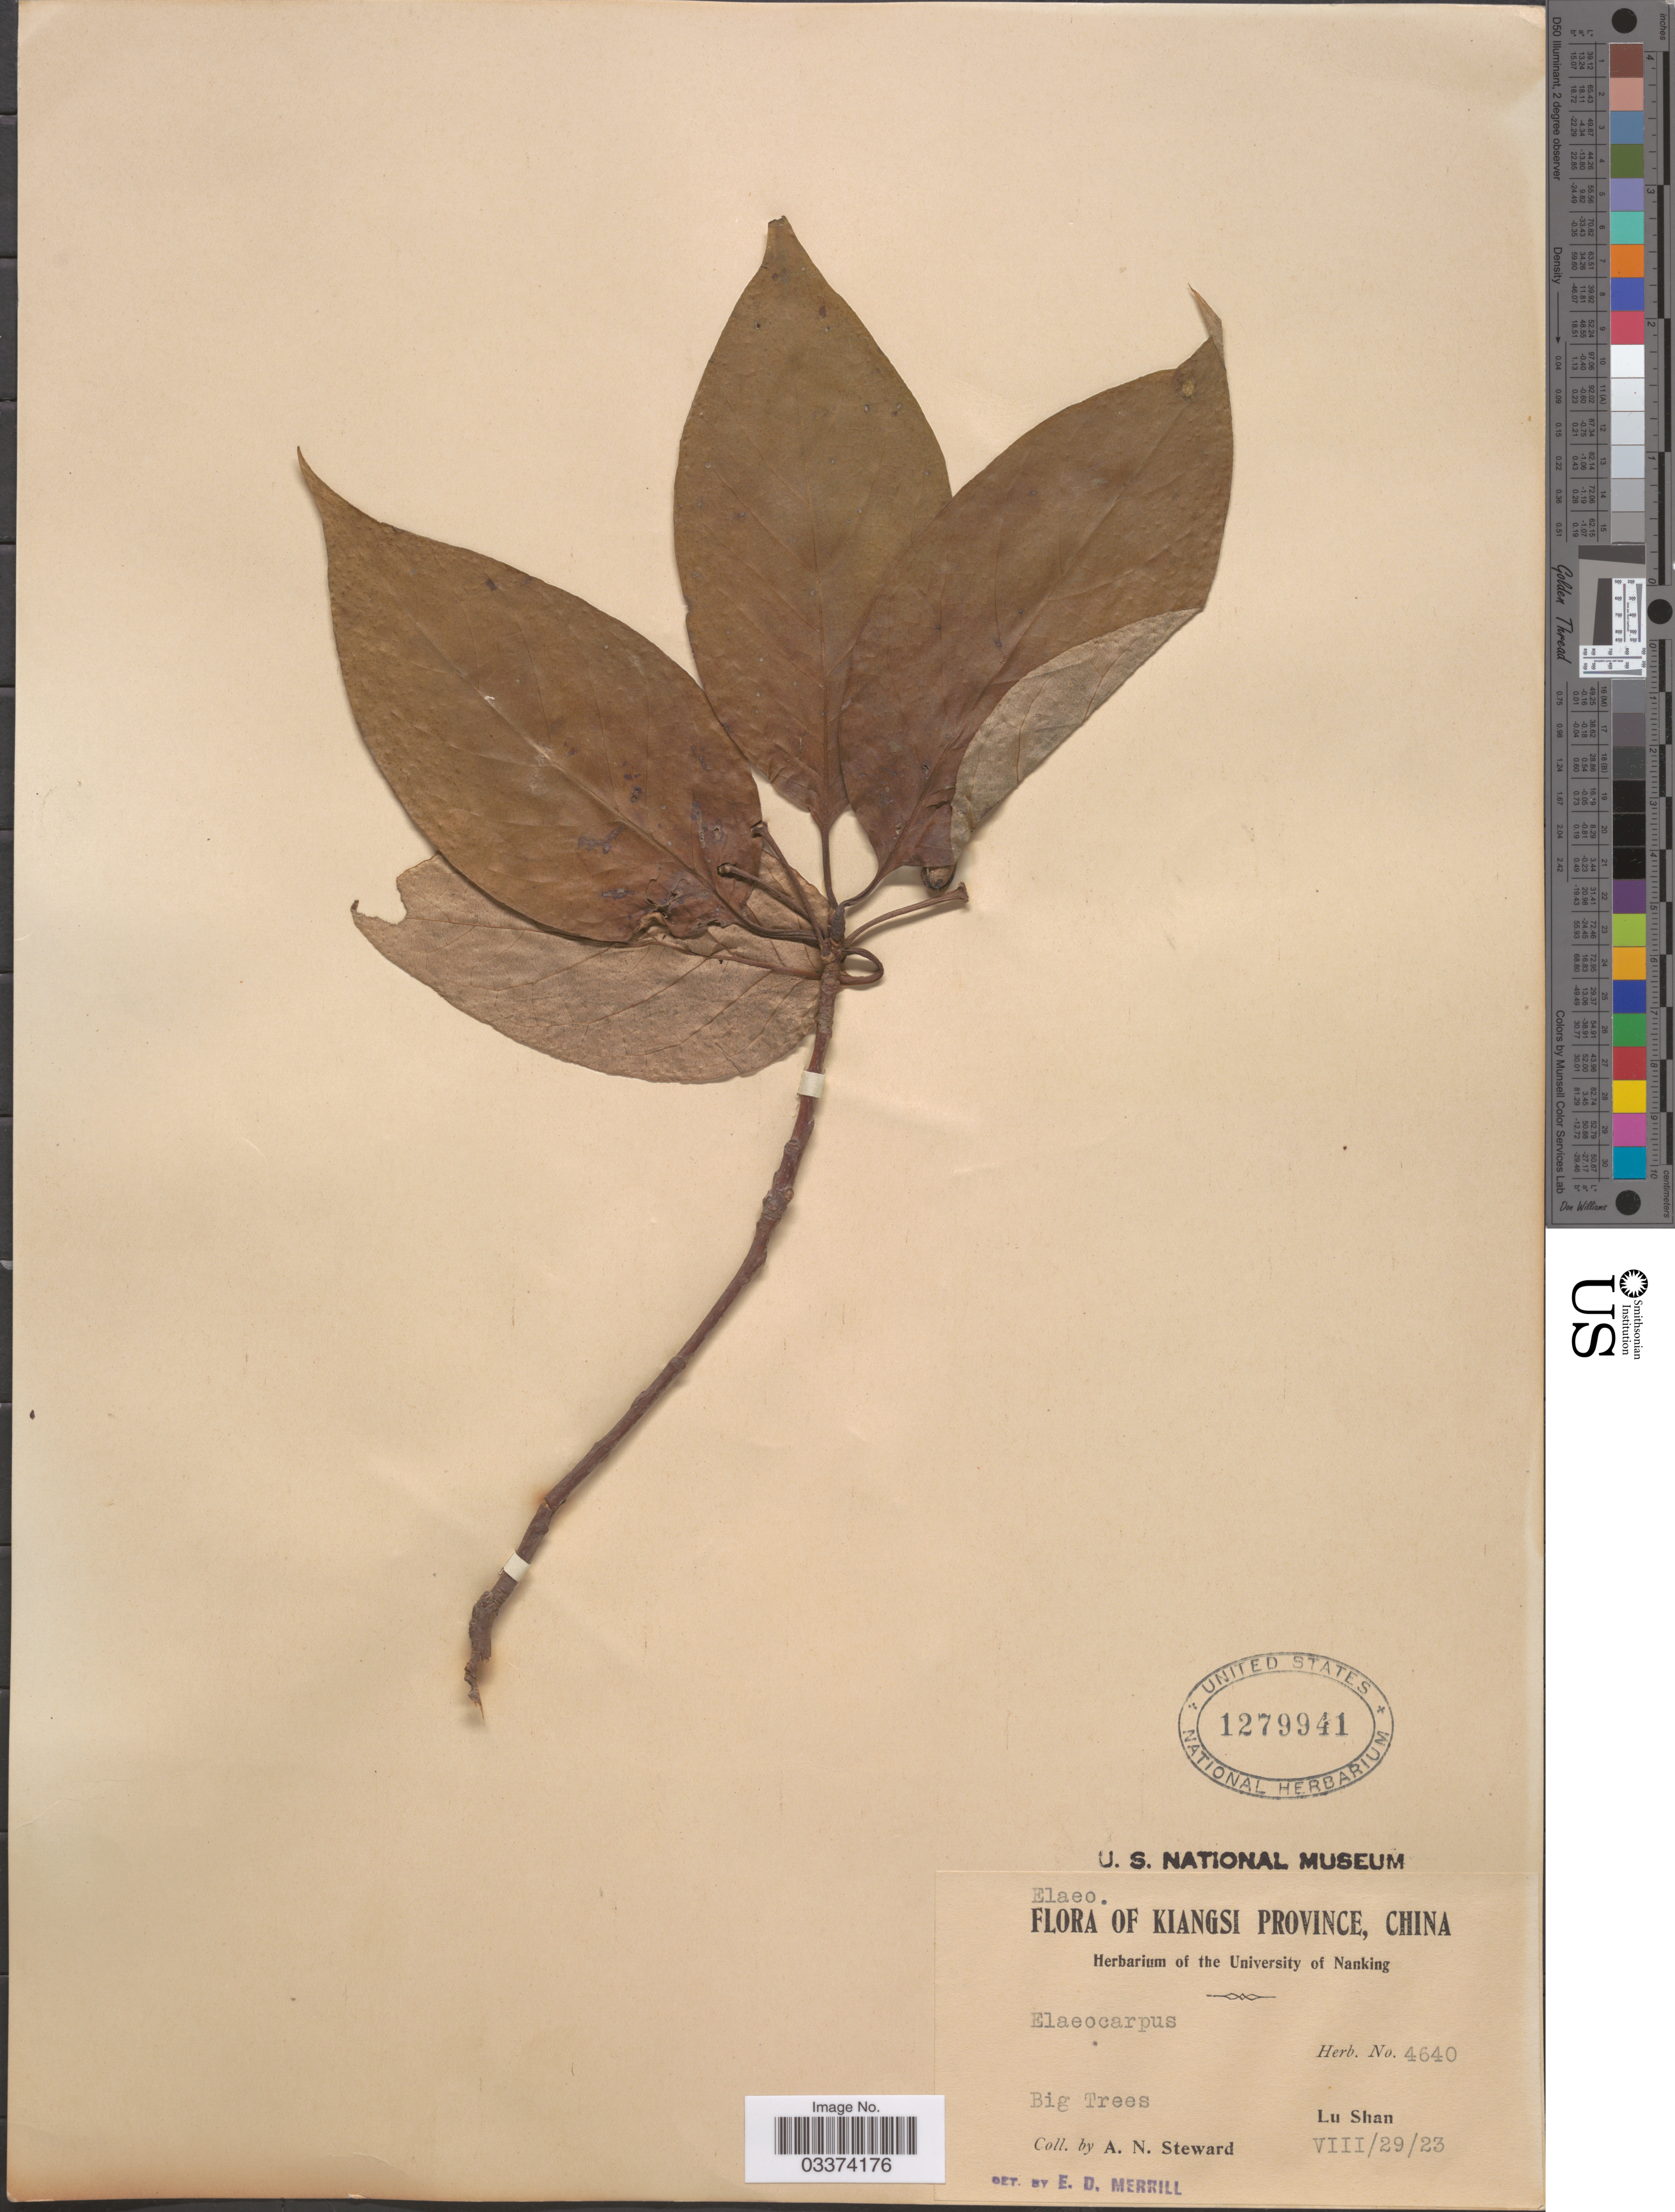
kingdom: Plantae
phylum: Tracheophyta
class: Magnoliopsida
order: Oxalidales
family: Elaeocarpaceae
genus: Elaeocarpus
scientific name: Elaeocarpus sp.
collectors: A. N. Steward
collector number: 4640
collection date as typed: Transcribed d/m/y: 29/8/23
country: China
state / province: Jiangxi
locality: Kiangsi Province. Lu Shan.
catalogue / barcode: US 1279941